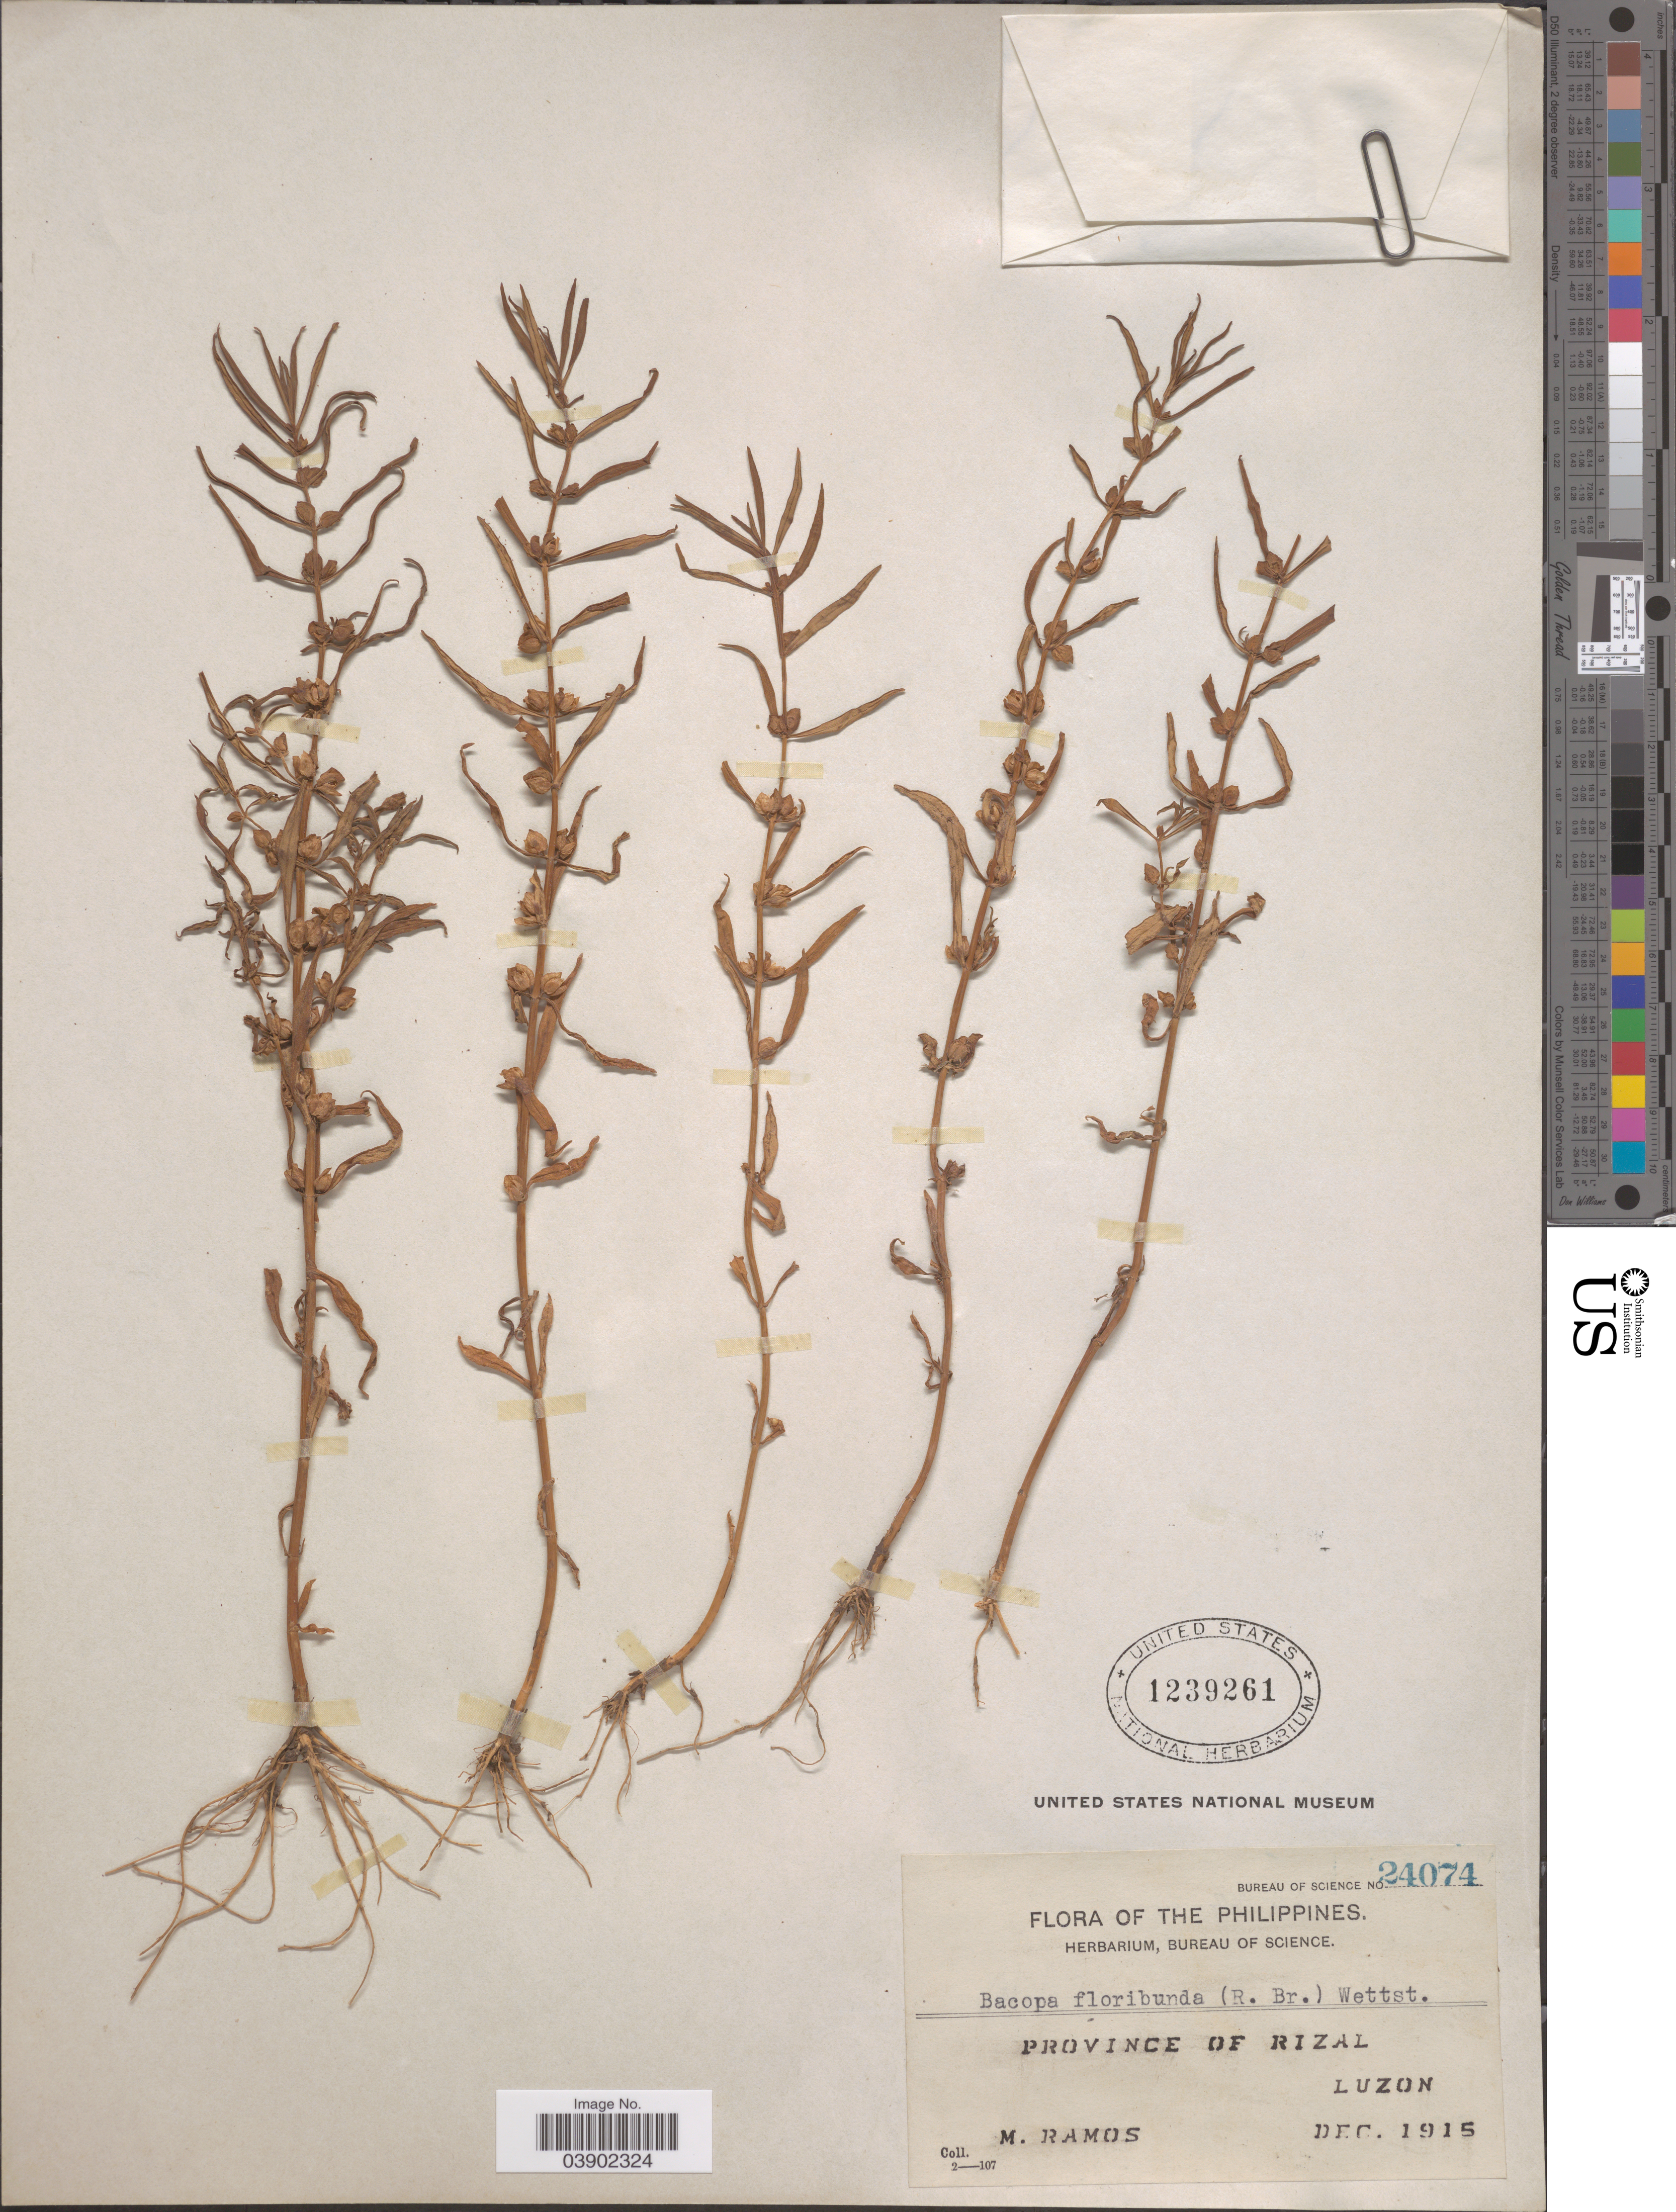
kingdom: Plantae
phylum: Tracheophyta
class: Magnoliopsida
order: Lamiales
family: Plantaginaceae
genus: Bacopa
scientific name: Bacopa floribunda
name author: (R. Br.) Wettst.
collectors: M. Ramos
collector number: Bureau of Science 24074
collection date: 1915-12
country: Philippines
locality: Province of Rizal, Luzon.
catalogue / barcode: US 1239261